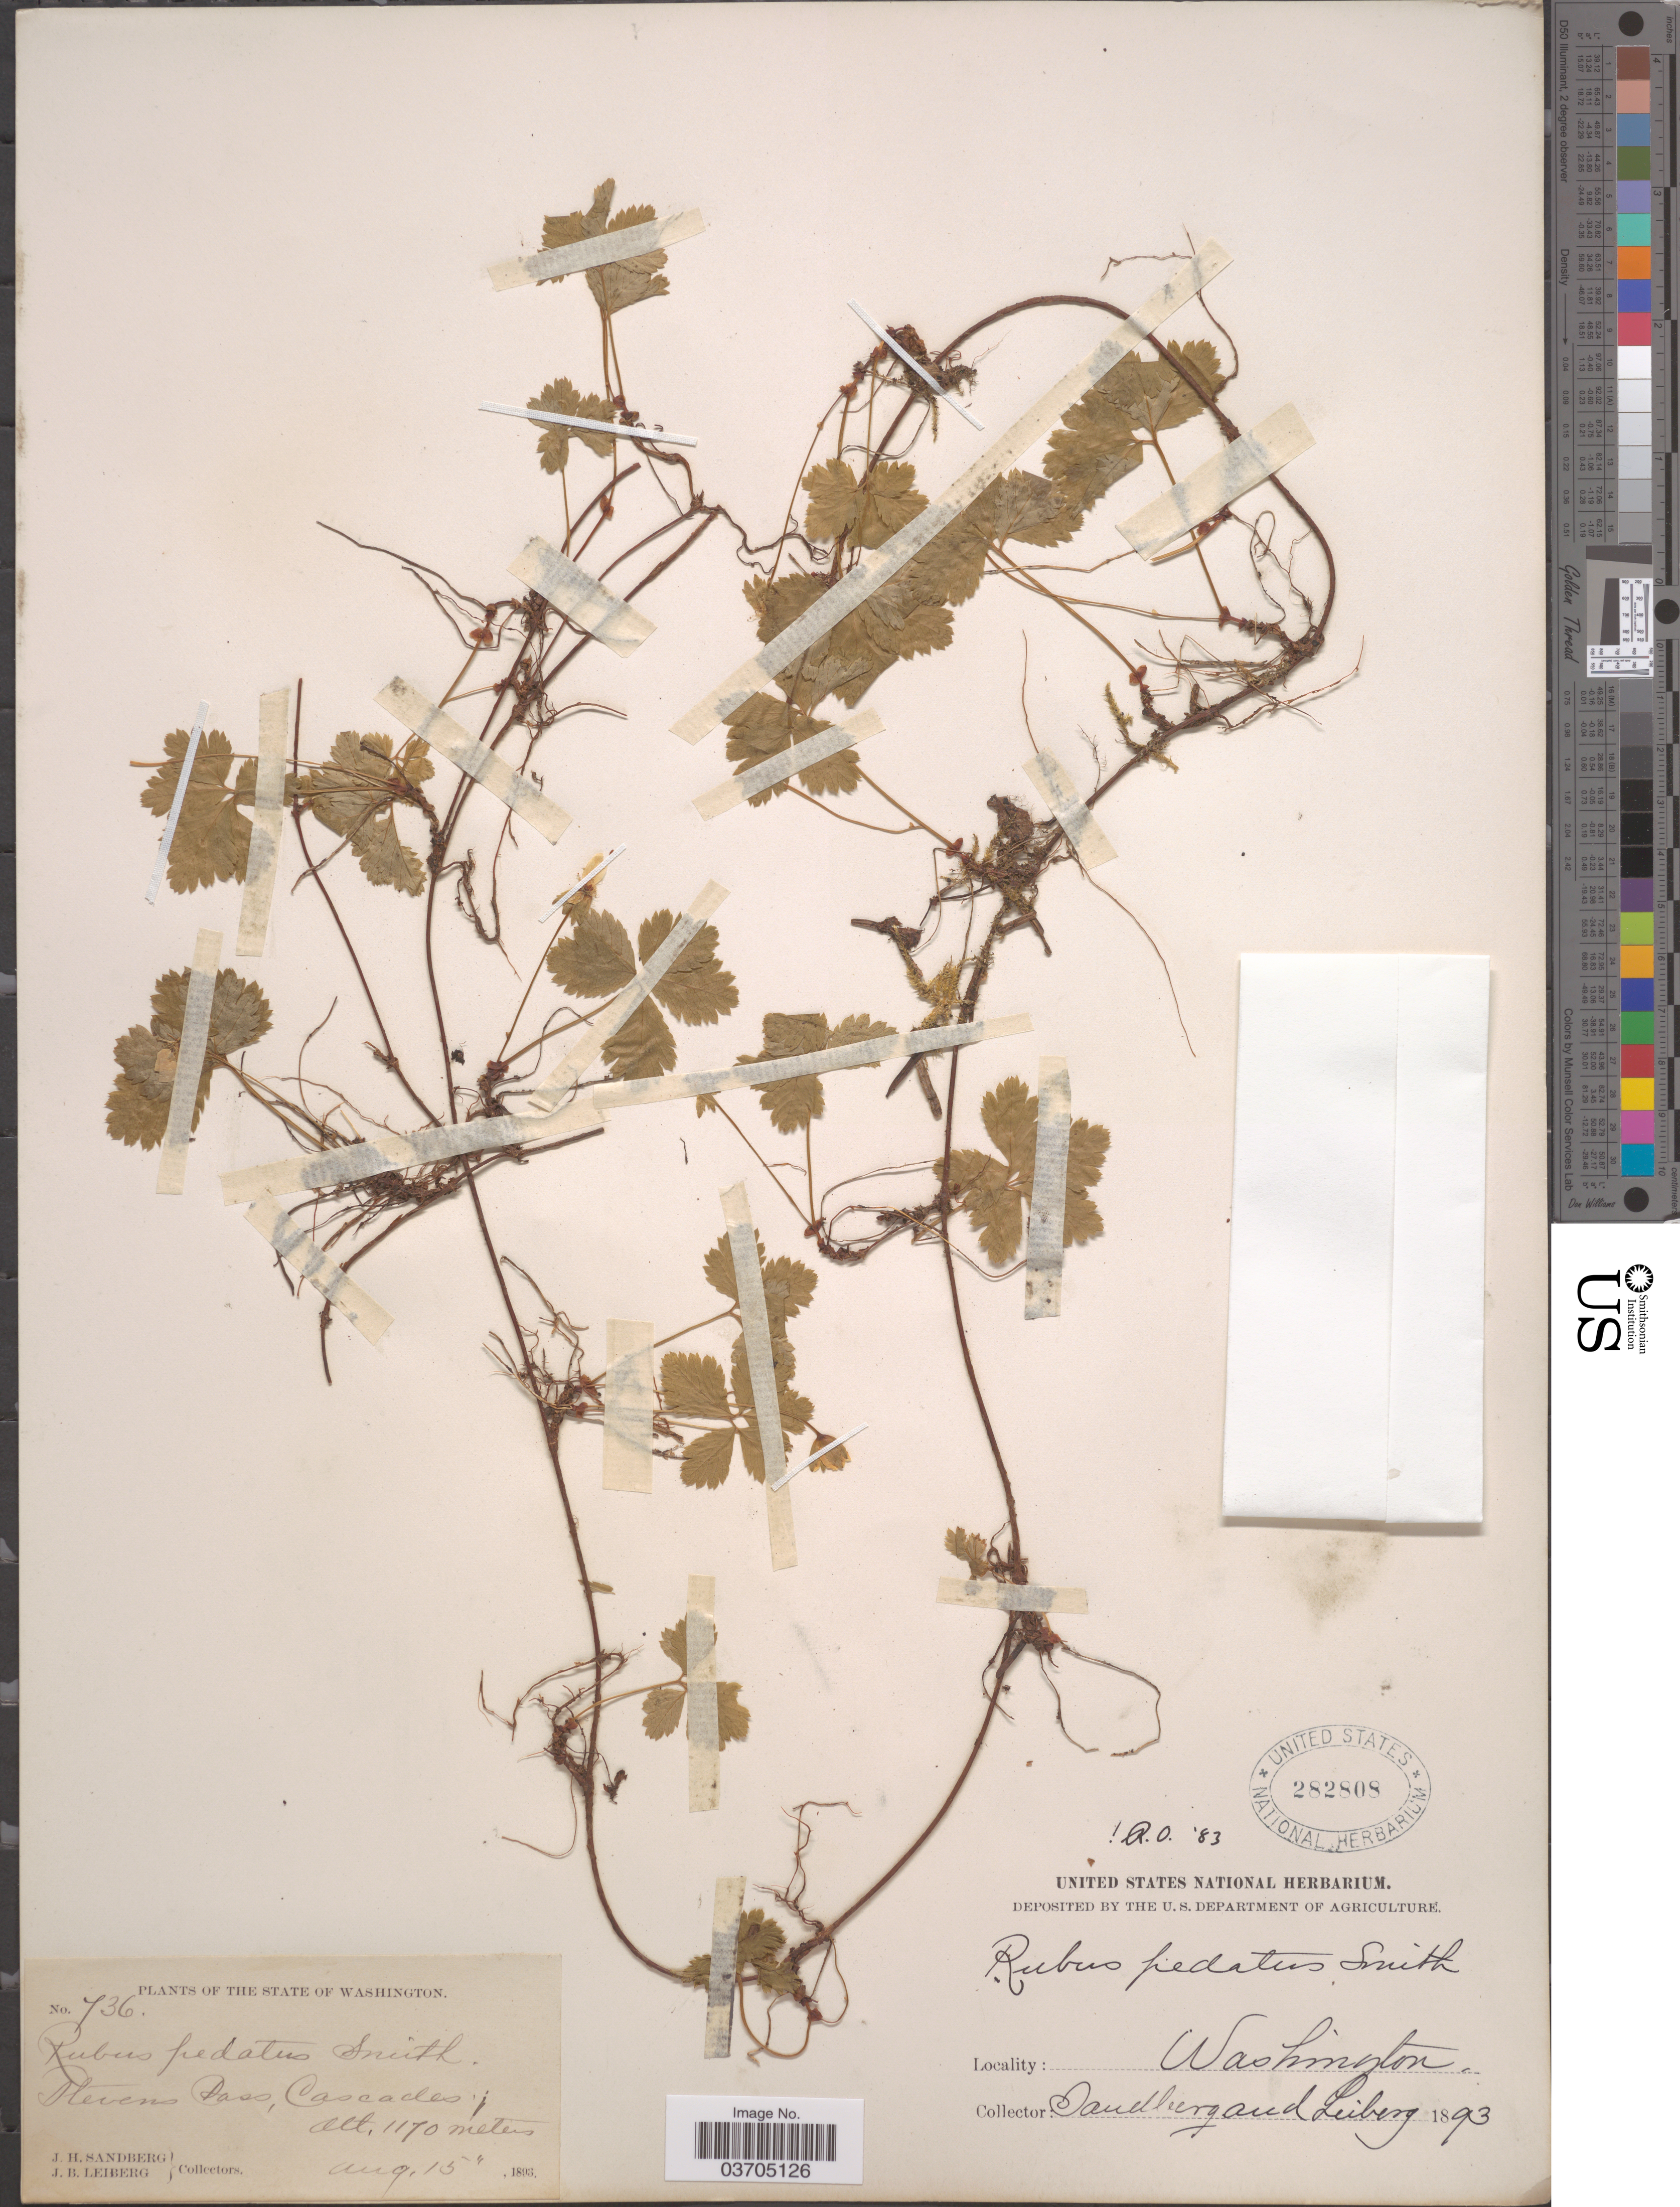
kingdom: Plantae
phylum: Tracheophyta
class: Magnoliopsida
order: Rosales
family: Rosaceae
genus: Rubus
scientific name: Rubus franciscanus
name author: Rydb.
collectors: J. H. Sandberg & J. B. Leiberg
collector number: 736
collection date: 1893-08-15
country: United States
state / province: Washington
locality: Stevens Pass, Cascades.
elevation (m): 1170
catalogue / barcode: US 282808